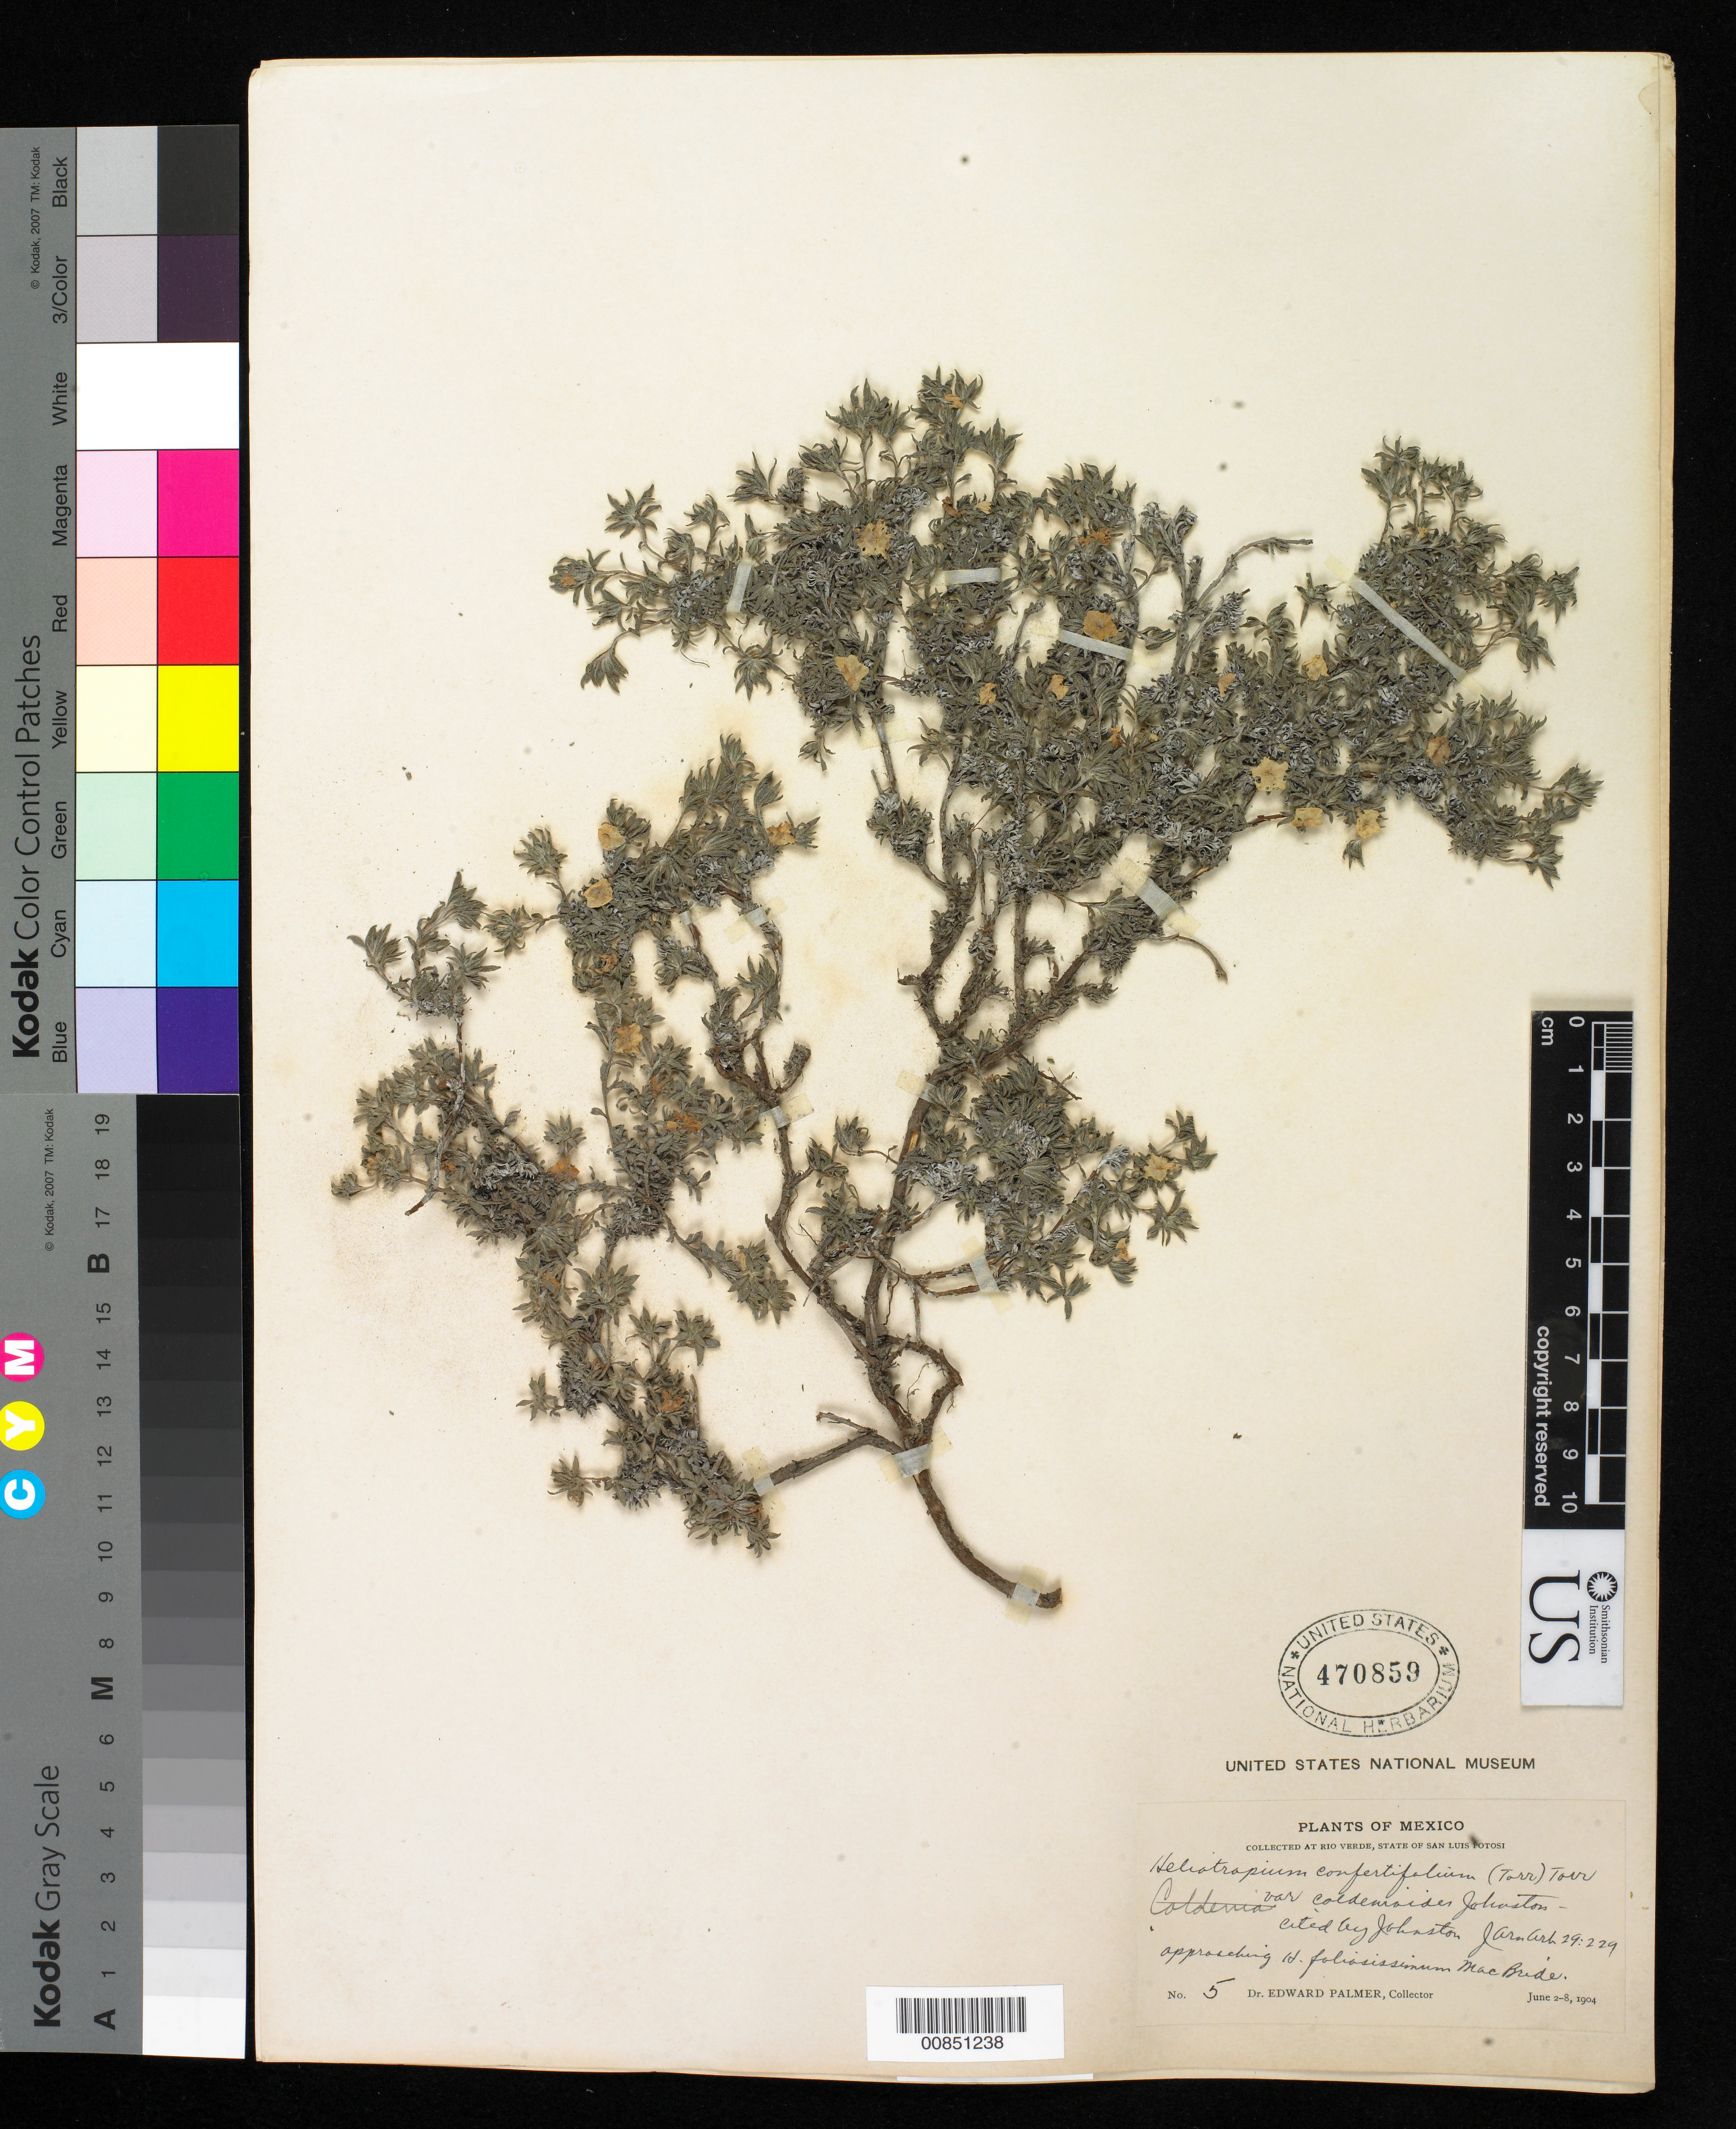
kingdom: Plantae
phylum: Tracheophyta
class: Magnoliopsida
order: Boraginales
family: Heliotropiaceae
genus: Euploca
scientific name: Euploca confertifolium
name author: (Torr.) Feuillet & Halse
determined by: Feuillet, C.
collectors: E. Palmer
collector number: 5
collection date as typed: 02 Jun 1904 to 08 Jun 1904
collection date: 1904-06-02/1904-06-08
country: Mexico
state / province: San Luis Potosí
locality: Río Verde, San Luis Potosí.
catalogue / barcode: US 470859